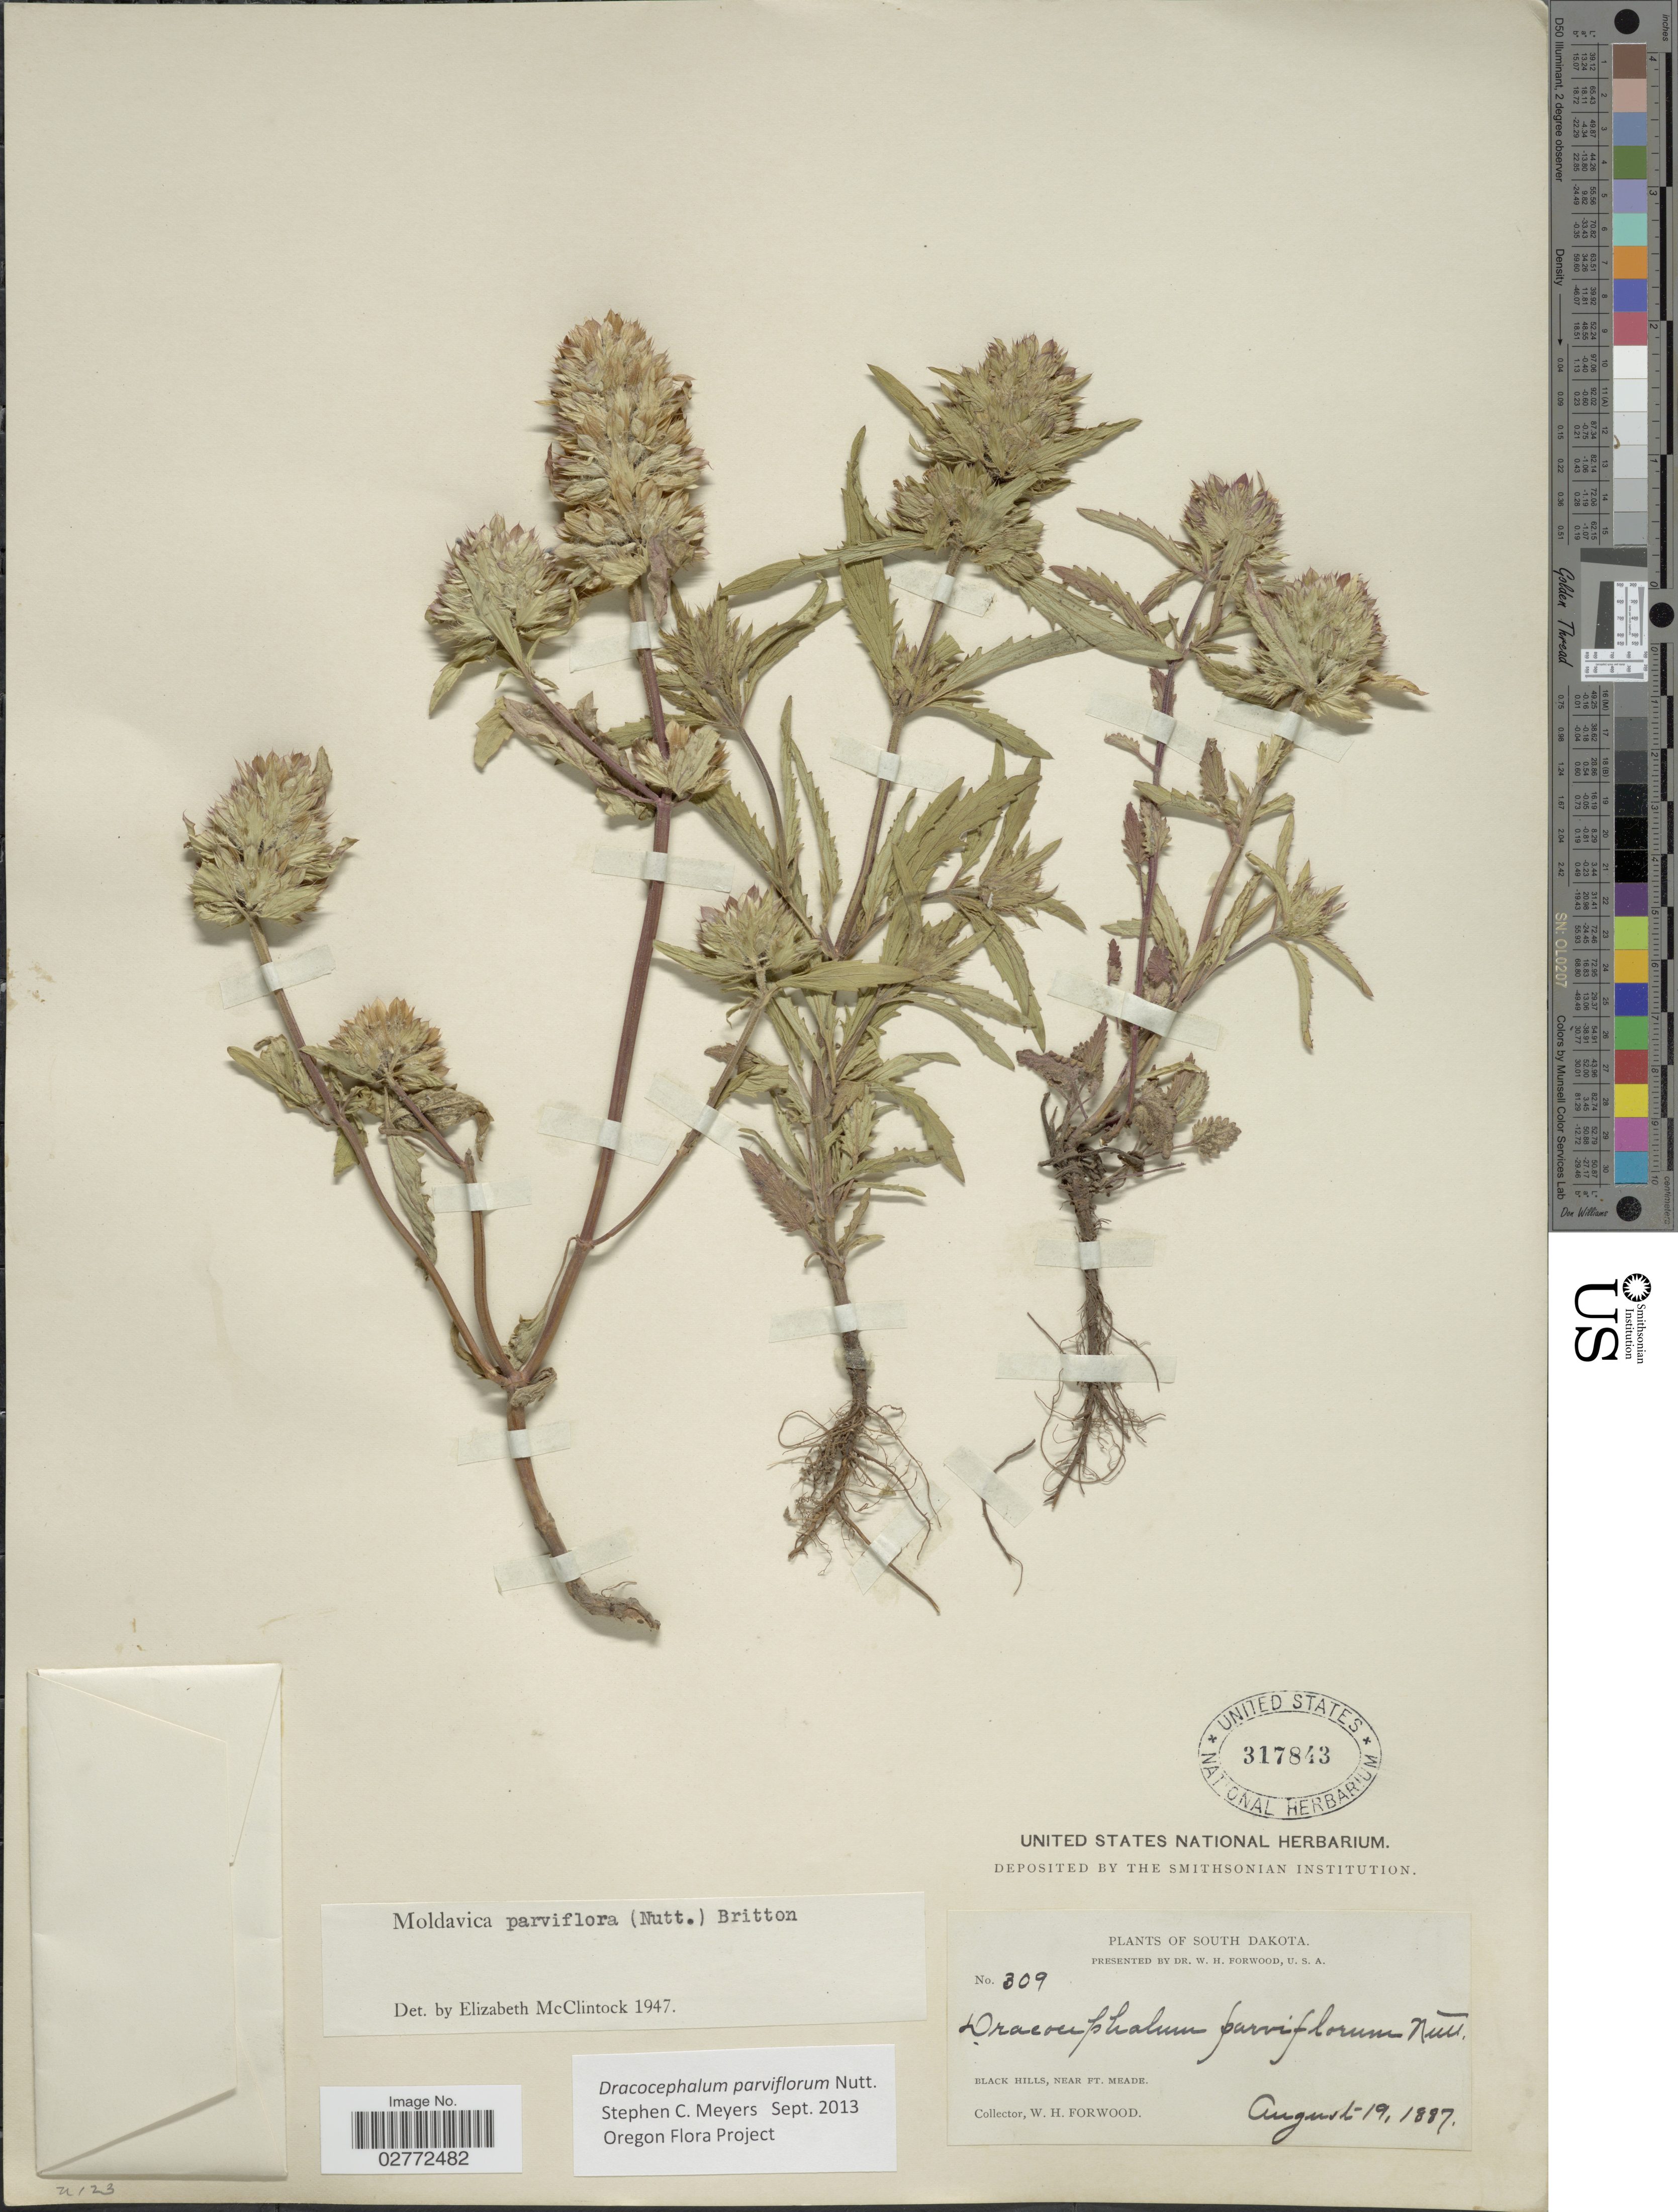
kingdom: Plantae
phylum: Tracheophyta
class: Magnoliopsida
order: Lamiales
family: Lamiaceae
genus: Dracocephalum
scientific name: Dracocephalum parviflorum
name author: Nutt.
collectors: W. Forwood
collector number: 309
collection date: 1887-08-19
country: United States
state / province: South Dakota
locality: Black Hills, near Ft. Meade.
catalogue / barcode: US 317843